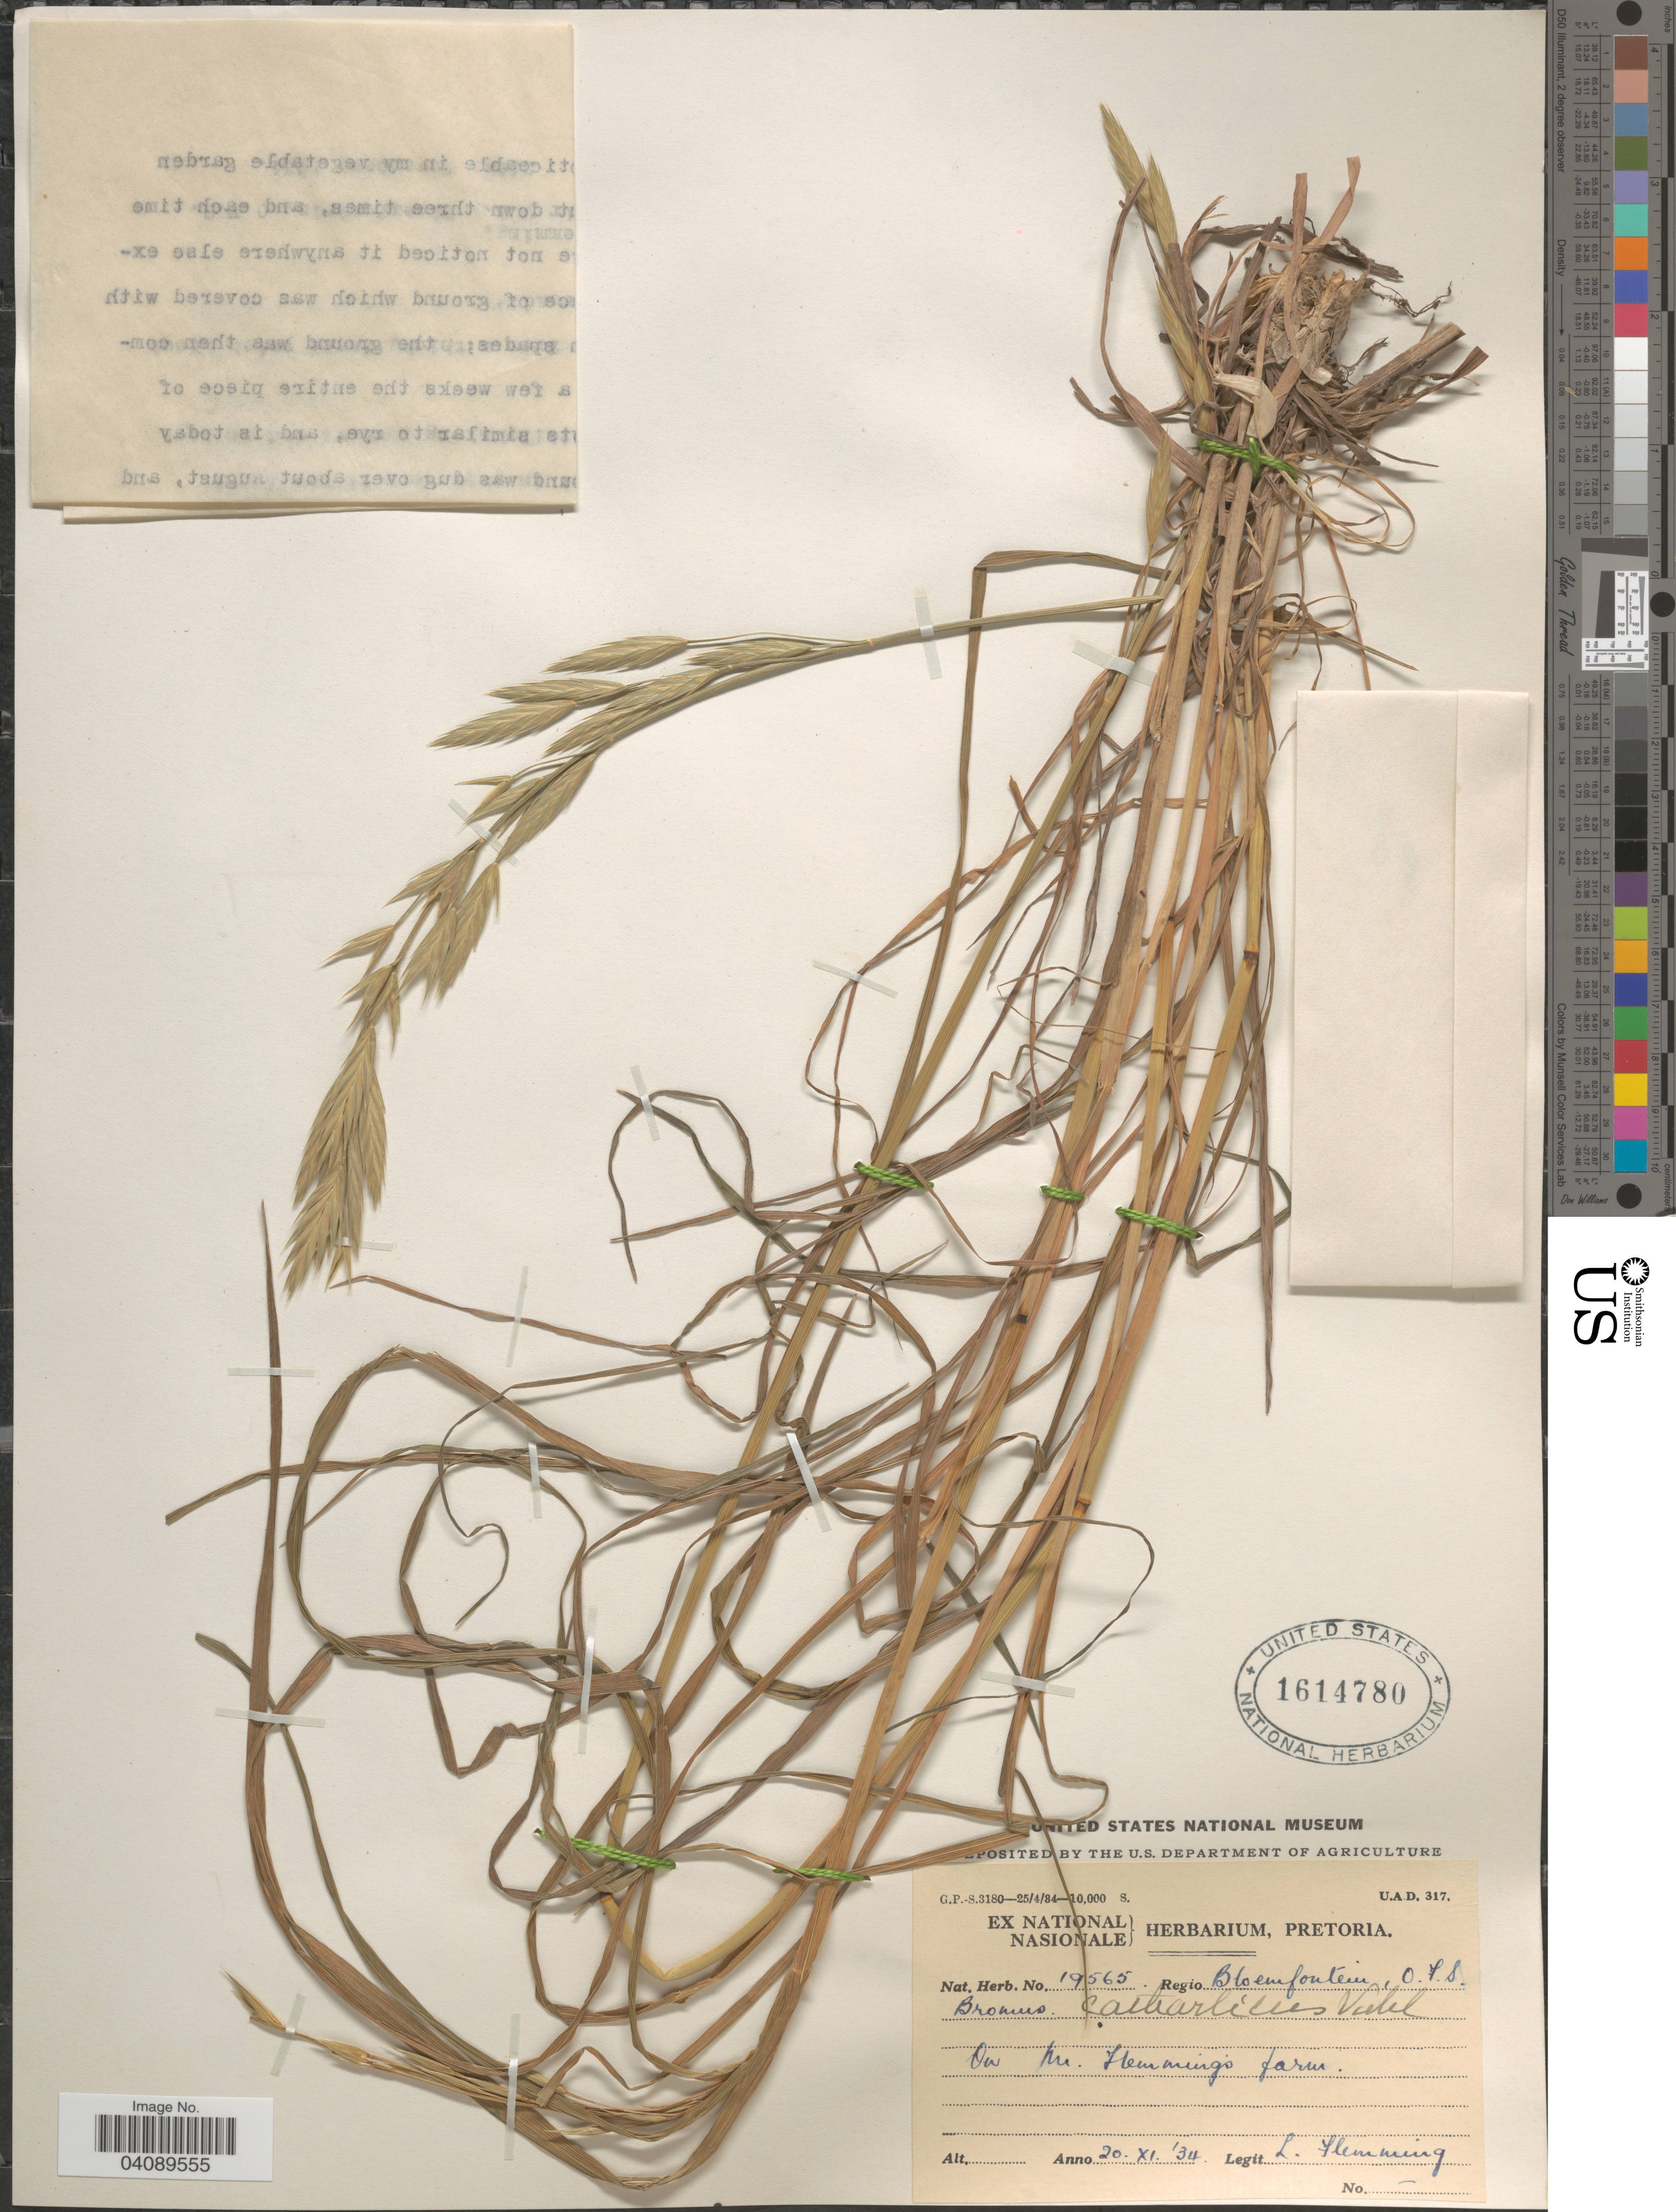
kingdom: Plantae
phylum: Tracheophyta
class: Liliopsida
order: Poales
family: Poaceae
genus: Bromus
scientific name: Bromus catharticus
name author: Vahl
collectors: L. Flemming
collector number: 19565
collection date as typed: Transcribed d/m/y: 20/11/34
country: South Africa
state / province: Free State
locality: Regio Bloemfontein, O.F.S.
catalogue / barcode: US 1614780